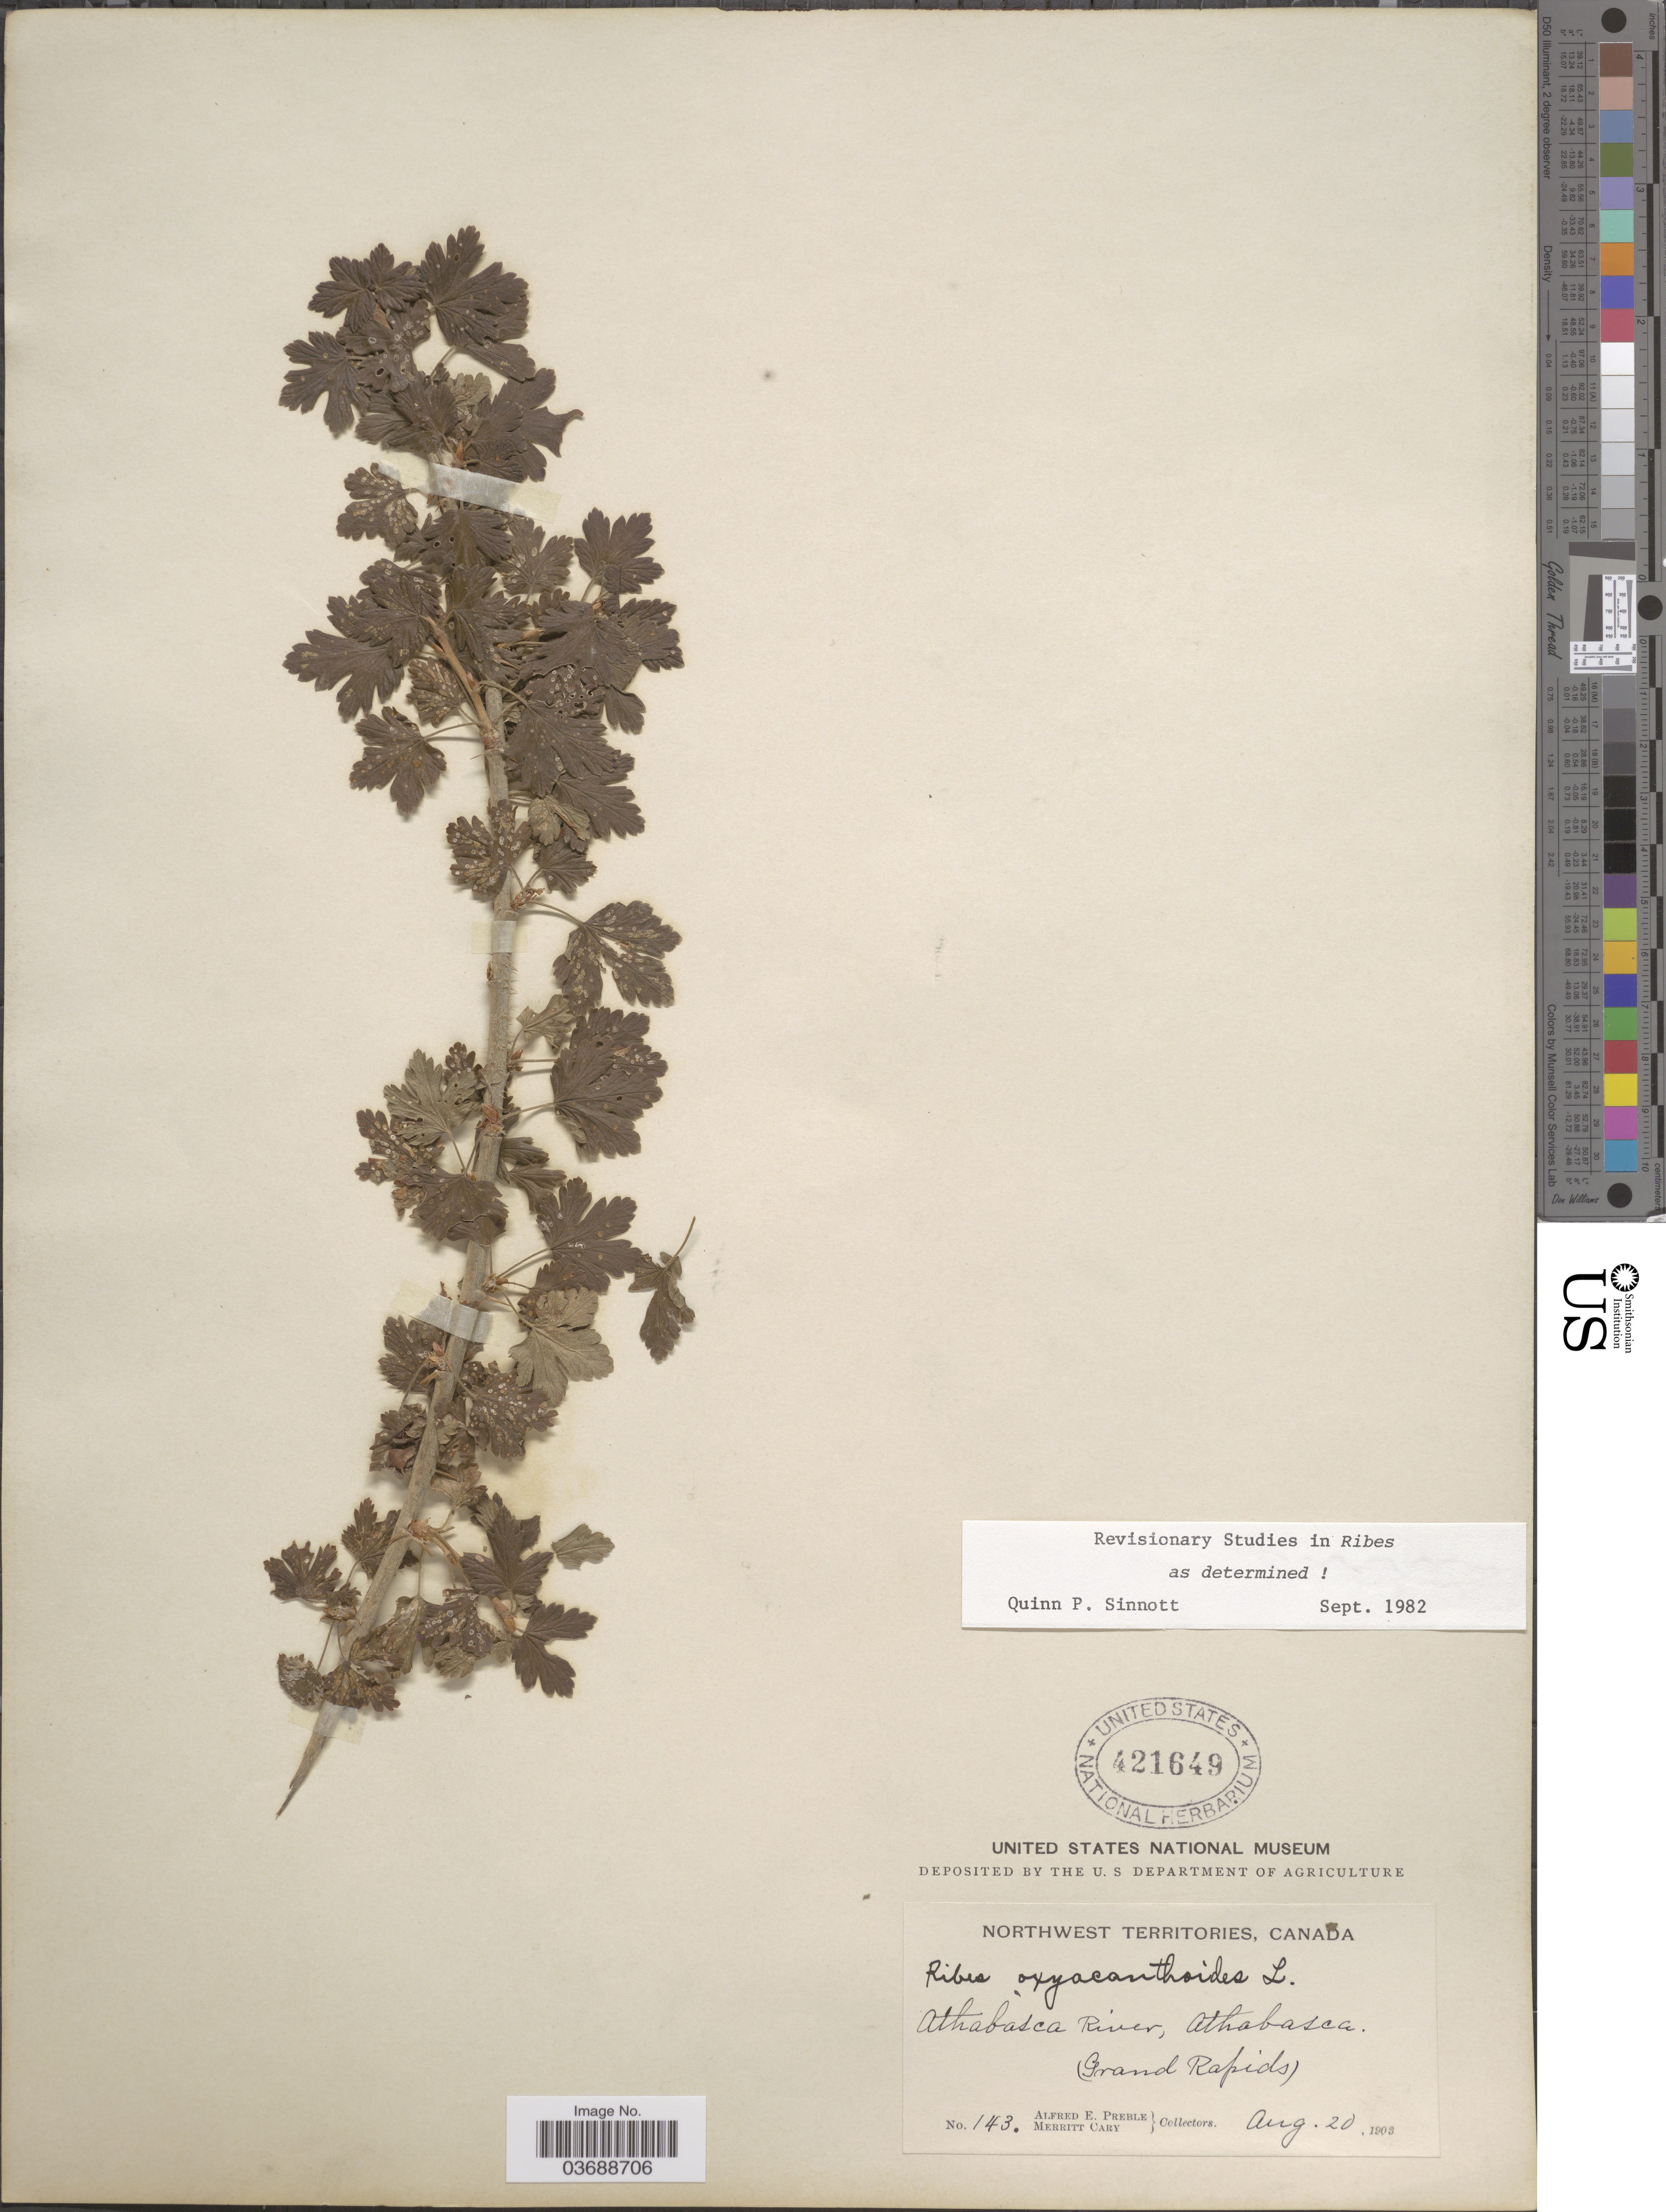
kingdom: Plantae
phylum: Tracheophyta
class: Magnoliopsida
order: Saxifragales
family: Grossulariaceae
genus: Ribes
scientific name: Ribes oxyacanthoides subsp. oxyacanthoides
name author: L.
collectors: A. Preble & M. Cary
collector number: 143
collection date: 1903-08-20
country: Canada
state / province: Northwest Territories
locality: Athabasca River, Athabasca. (Grand Rapids).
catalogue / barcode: US 421649